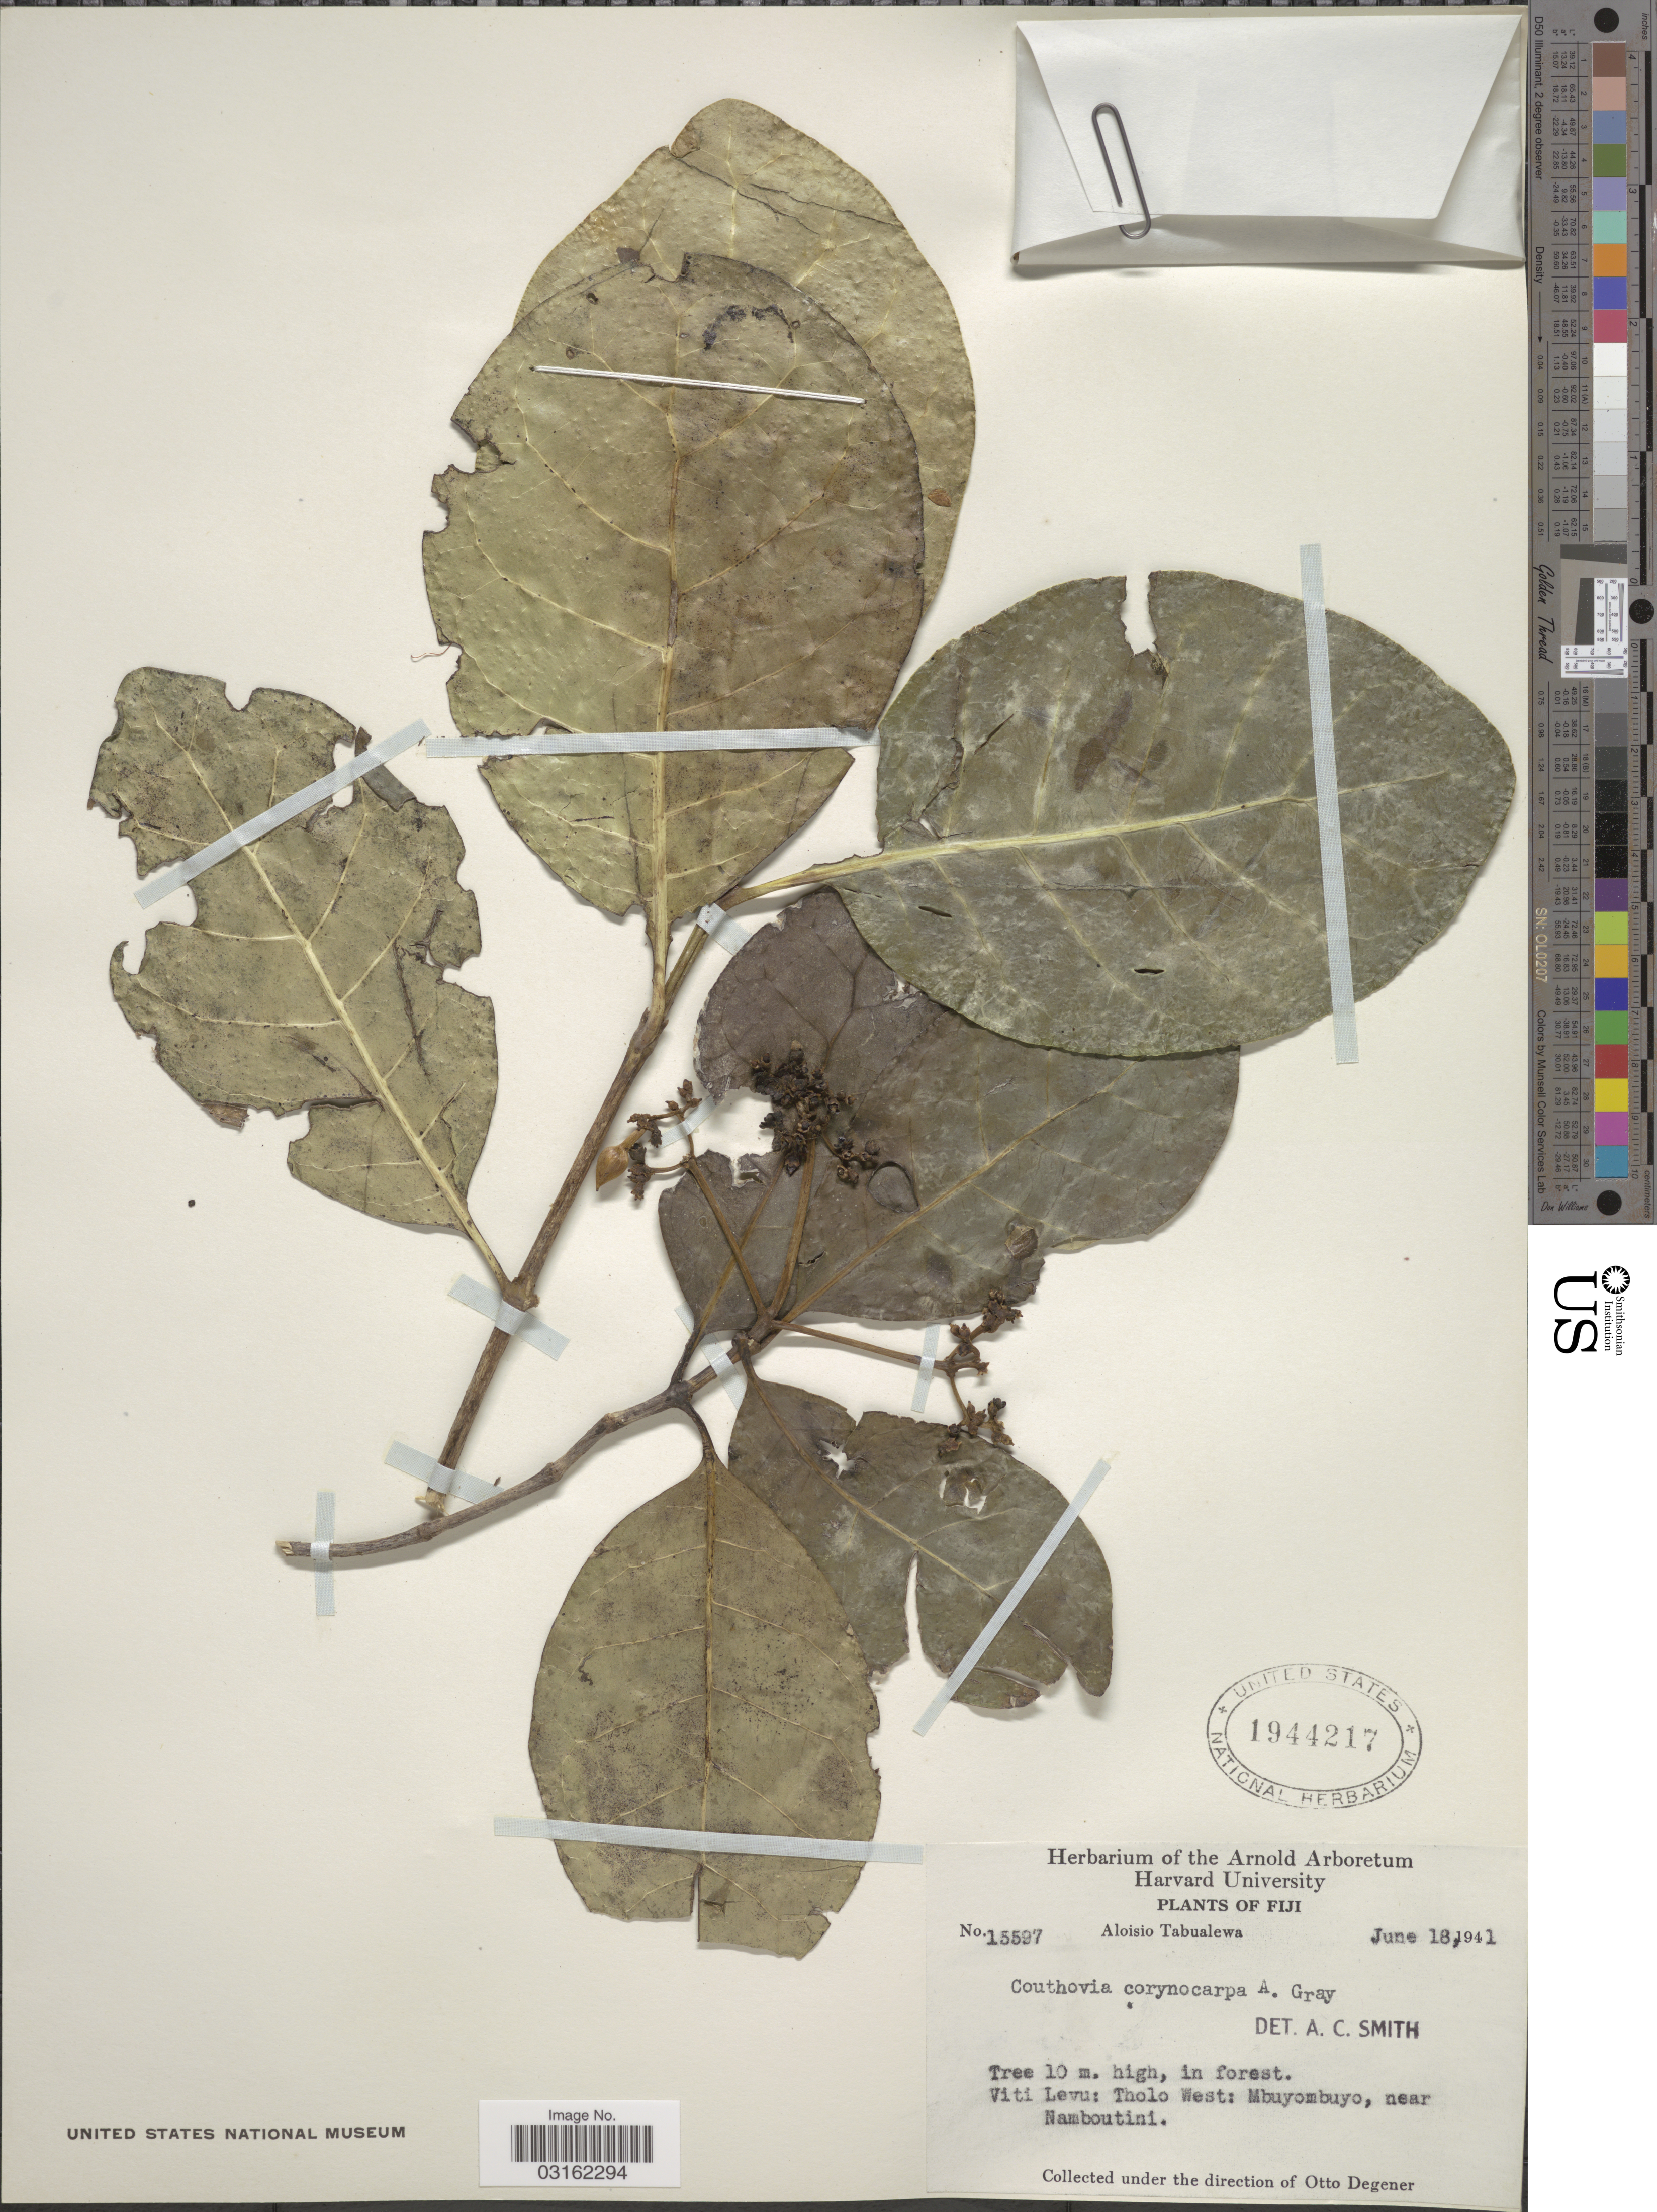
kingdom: Plantae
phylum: Tracheophyta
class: Magnoliopsida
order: Gentianales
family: Loganiaceae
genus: Neuburgia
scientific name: Neuburgia corynocarpa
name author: (A. Gray) Leenh.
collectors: A. Tabualewa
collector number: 15597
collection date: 1941-06-18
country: Fiji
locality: Viti Levu: Tholo West: Mbuyombuyo, near Namboutini.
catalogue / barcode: US 1944217